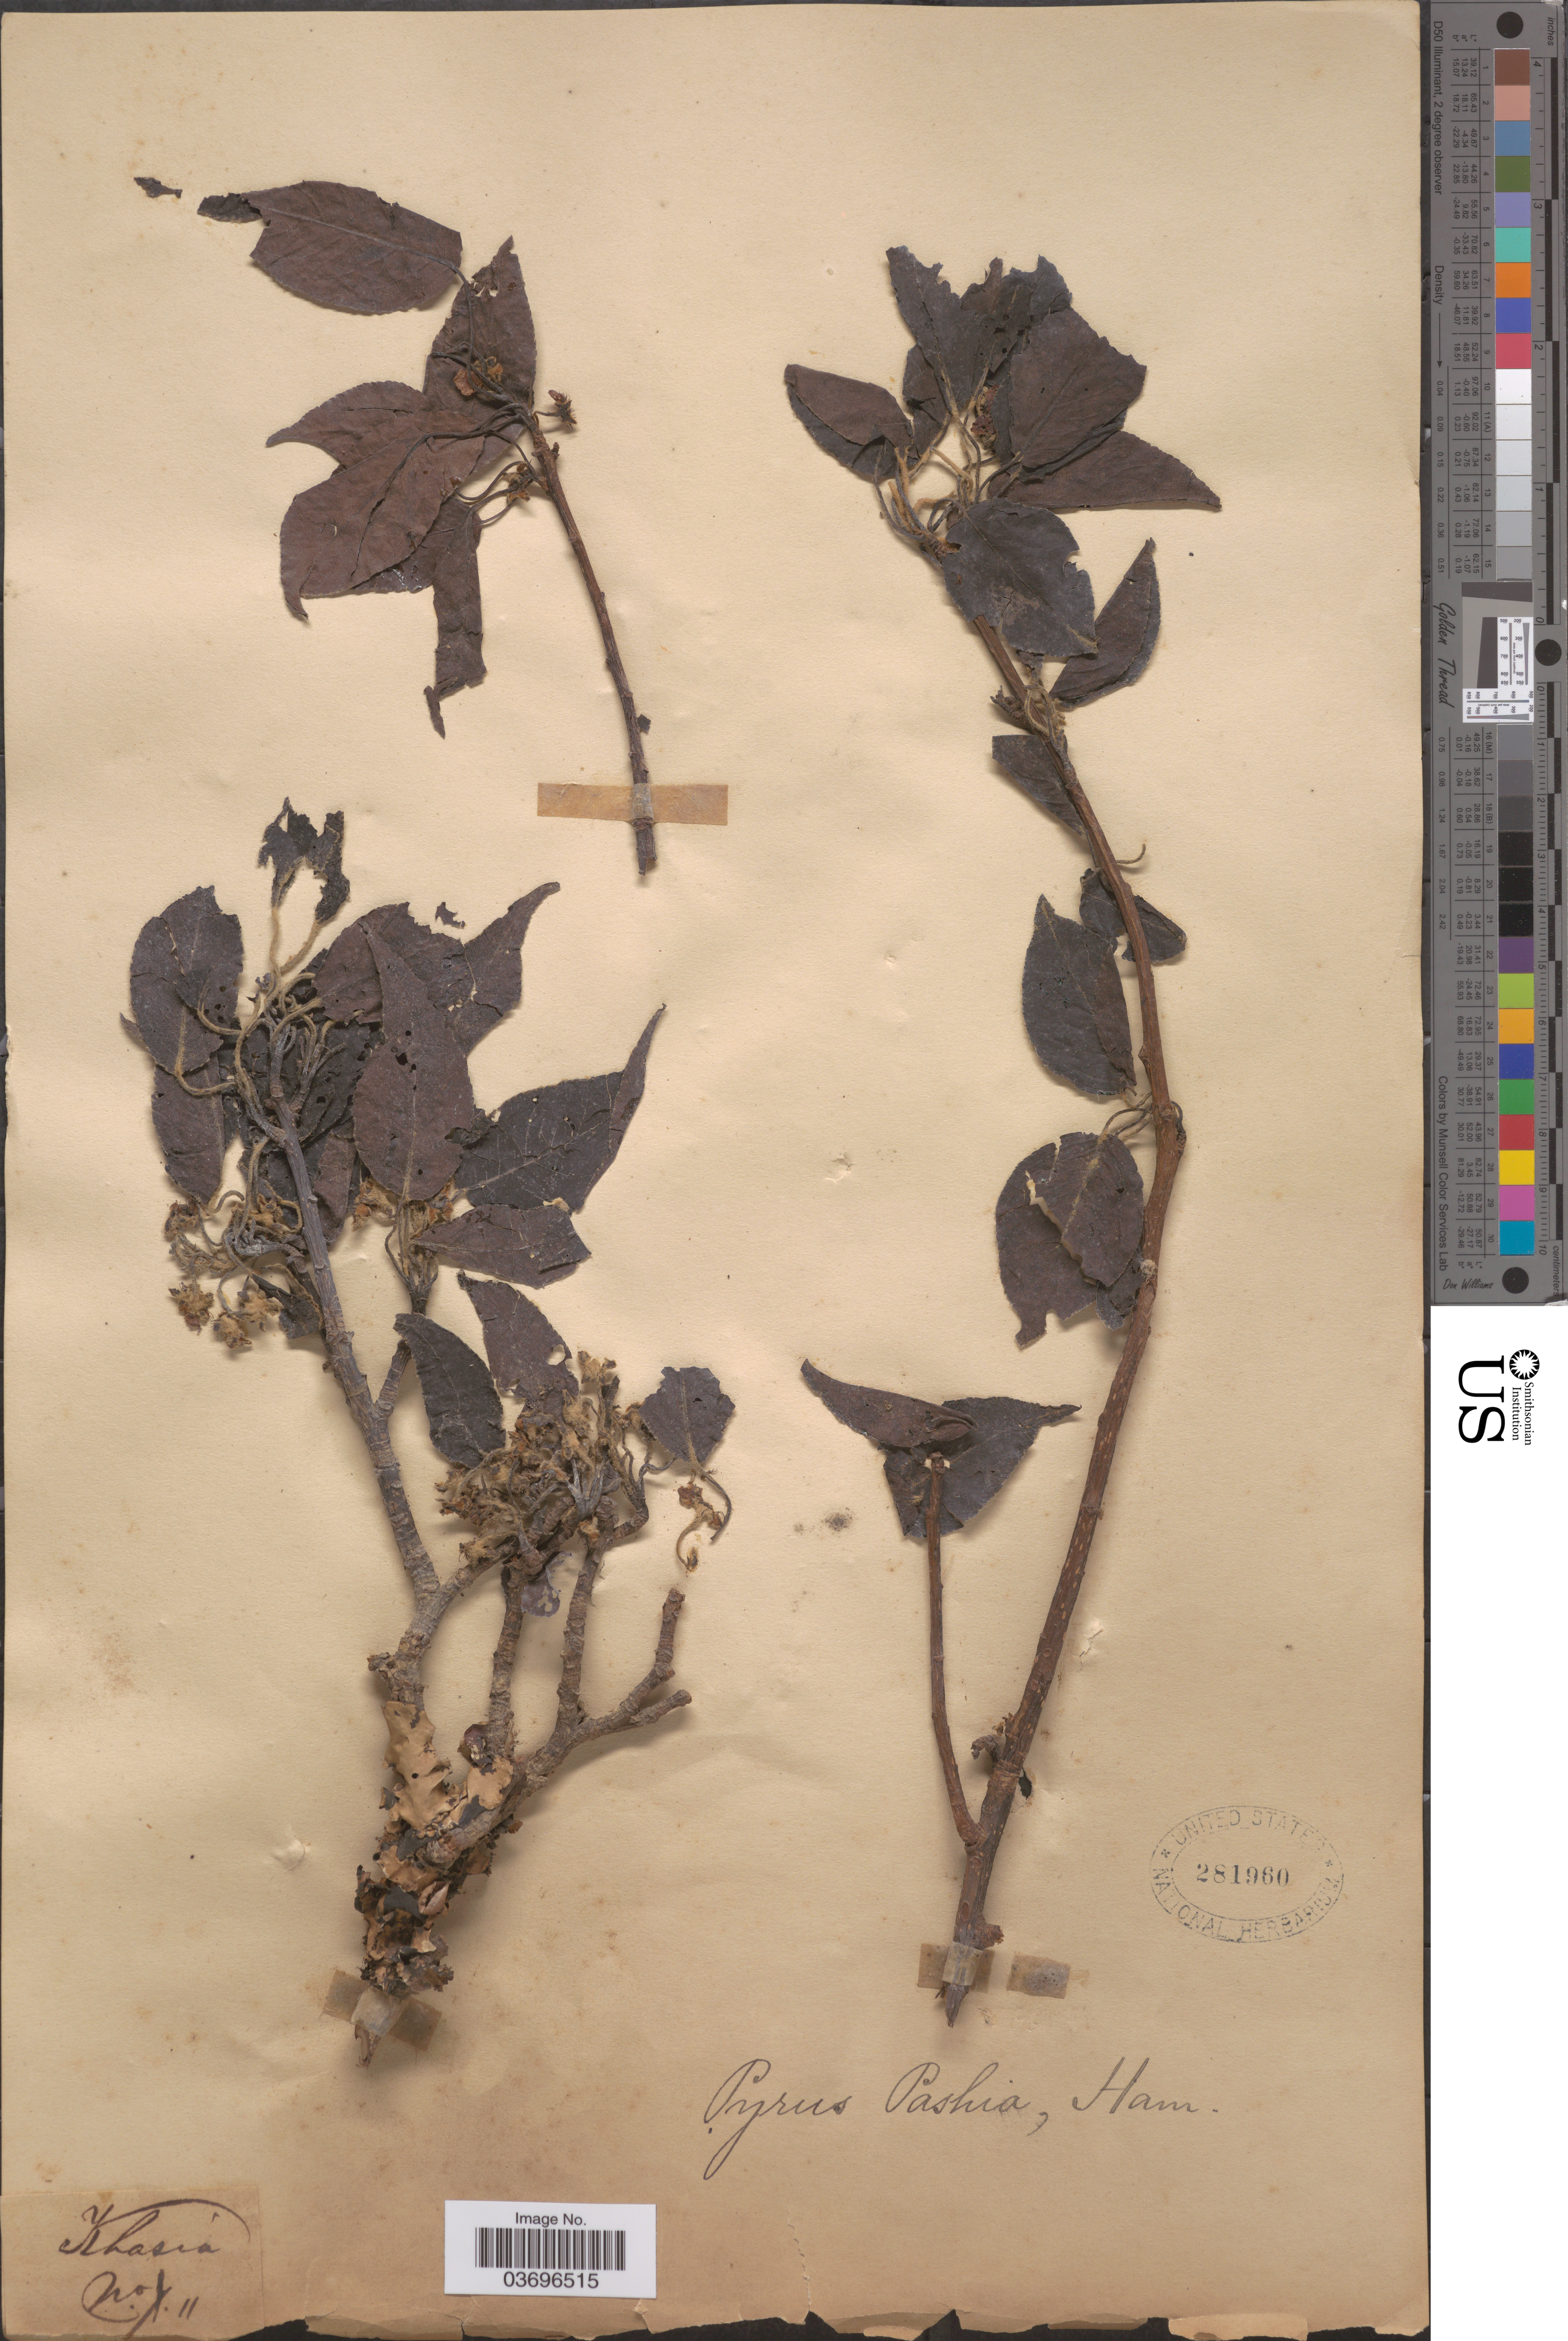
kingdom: Plantae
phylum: Tracheophyta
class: Magnoliopsida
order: Rosales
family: Rosaceae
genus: Pyrus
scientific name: Pyrus pashia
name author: Buch.-Ham. ex D. Don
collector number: X11*?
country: India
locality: Khasia.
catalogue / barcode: US 281960